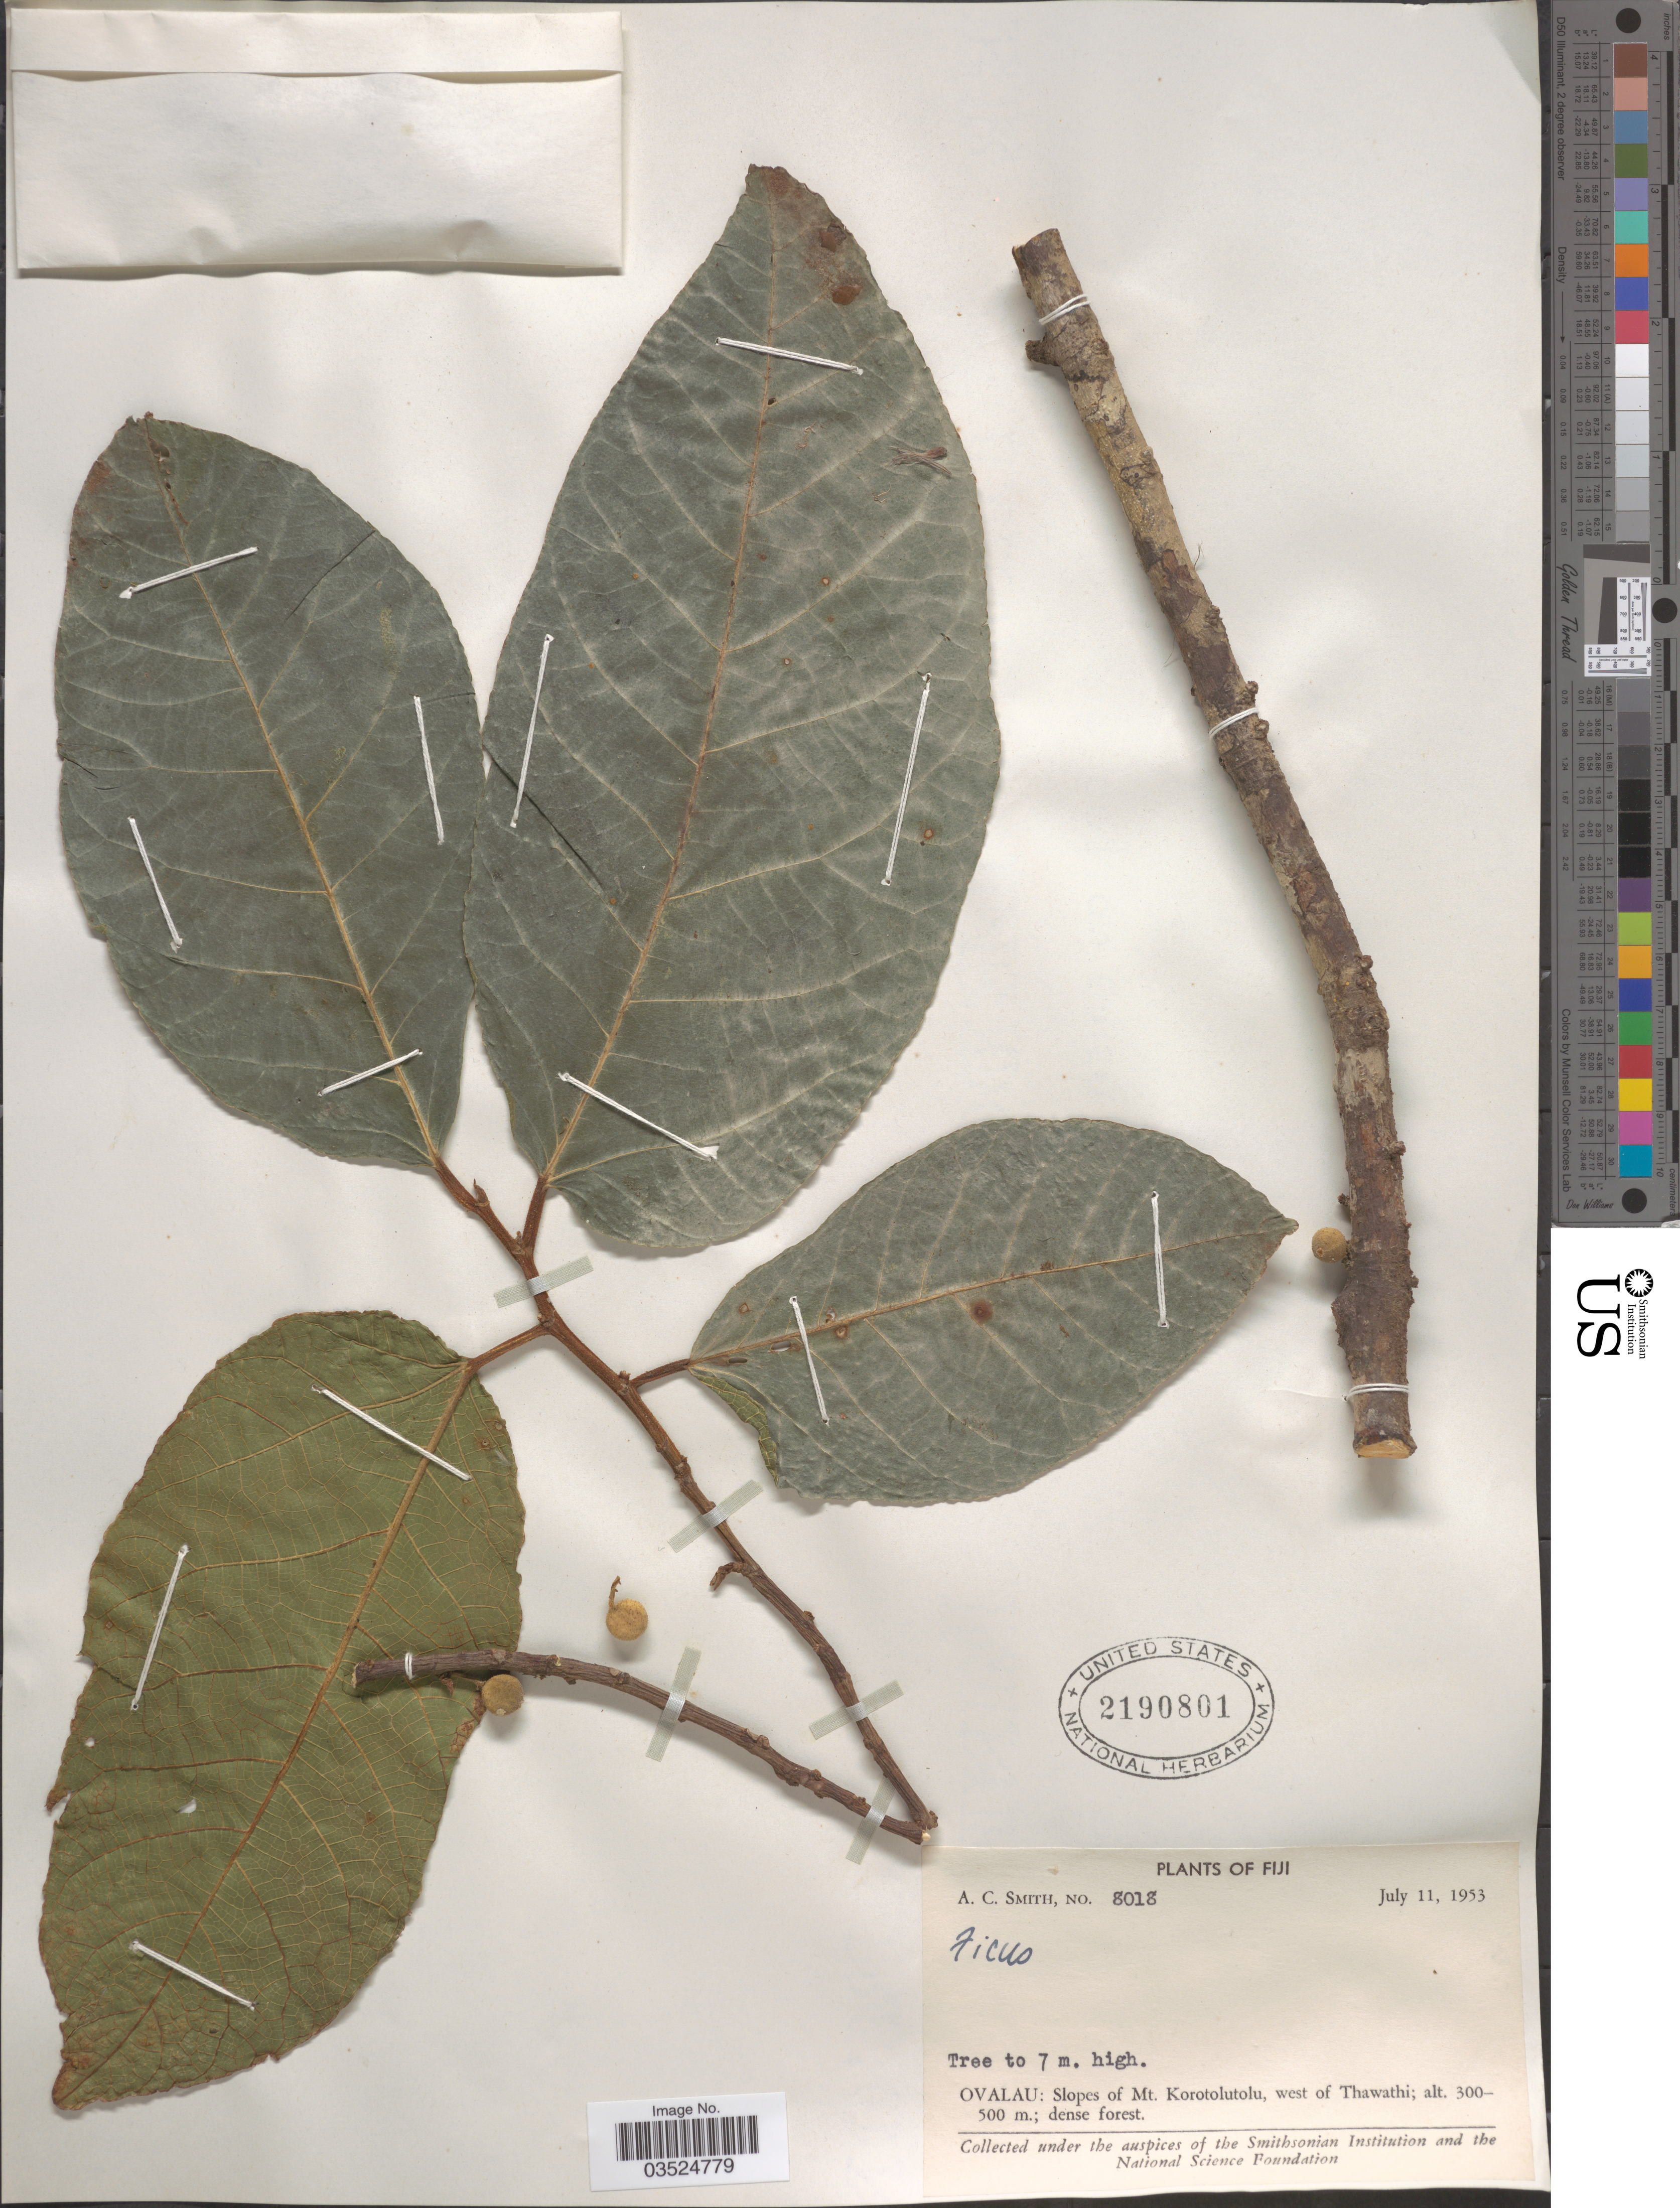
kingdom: Plantae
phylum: Tracheophyta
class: Magnoliopsida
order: Rosales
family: Moraceae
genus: Ficus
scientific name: Ficus sp.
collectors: A. C. Smith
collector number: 8018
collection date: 1953-07-11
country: Fiji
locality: Ovalau: Slopes of Mt. Korotolutolu, west of Thawathi.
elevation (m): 300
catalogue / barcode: US 2190801